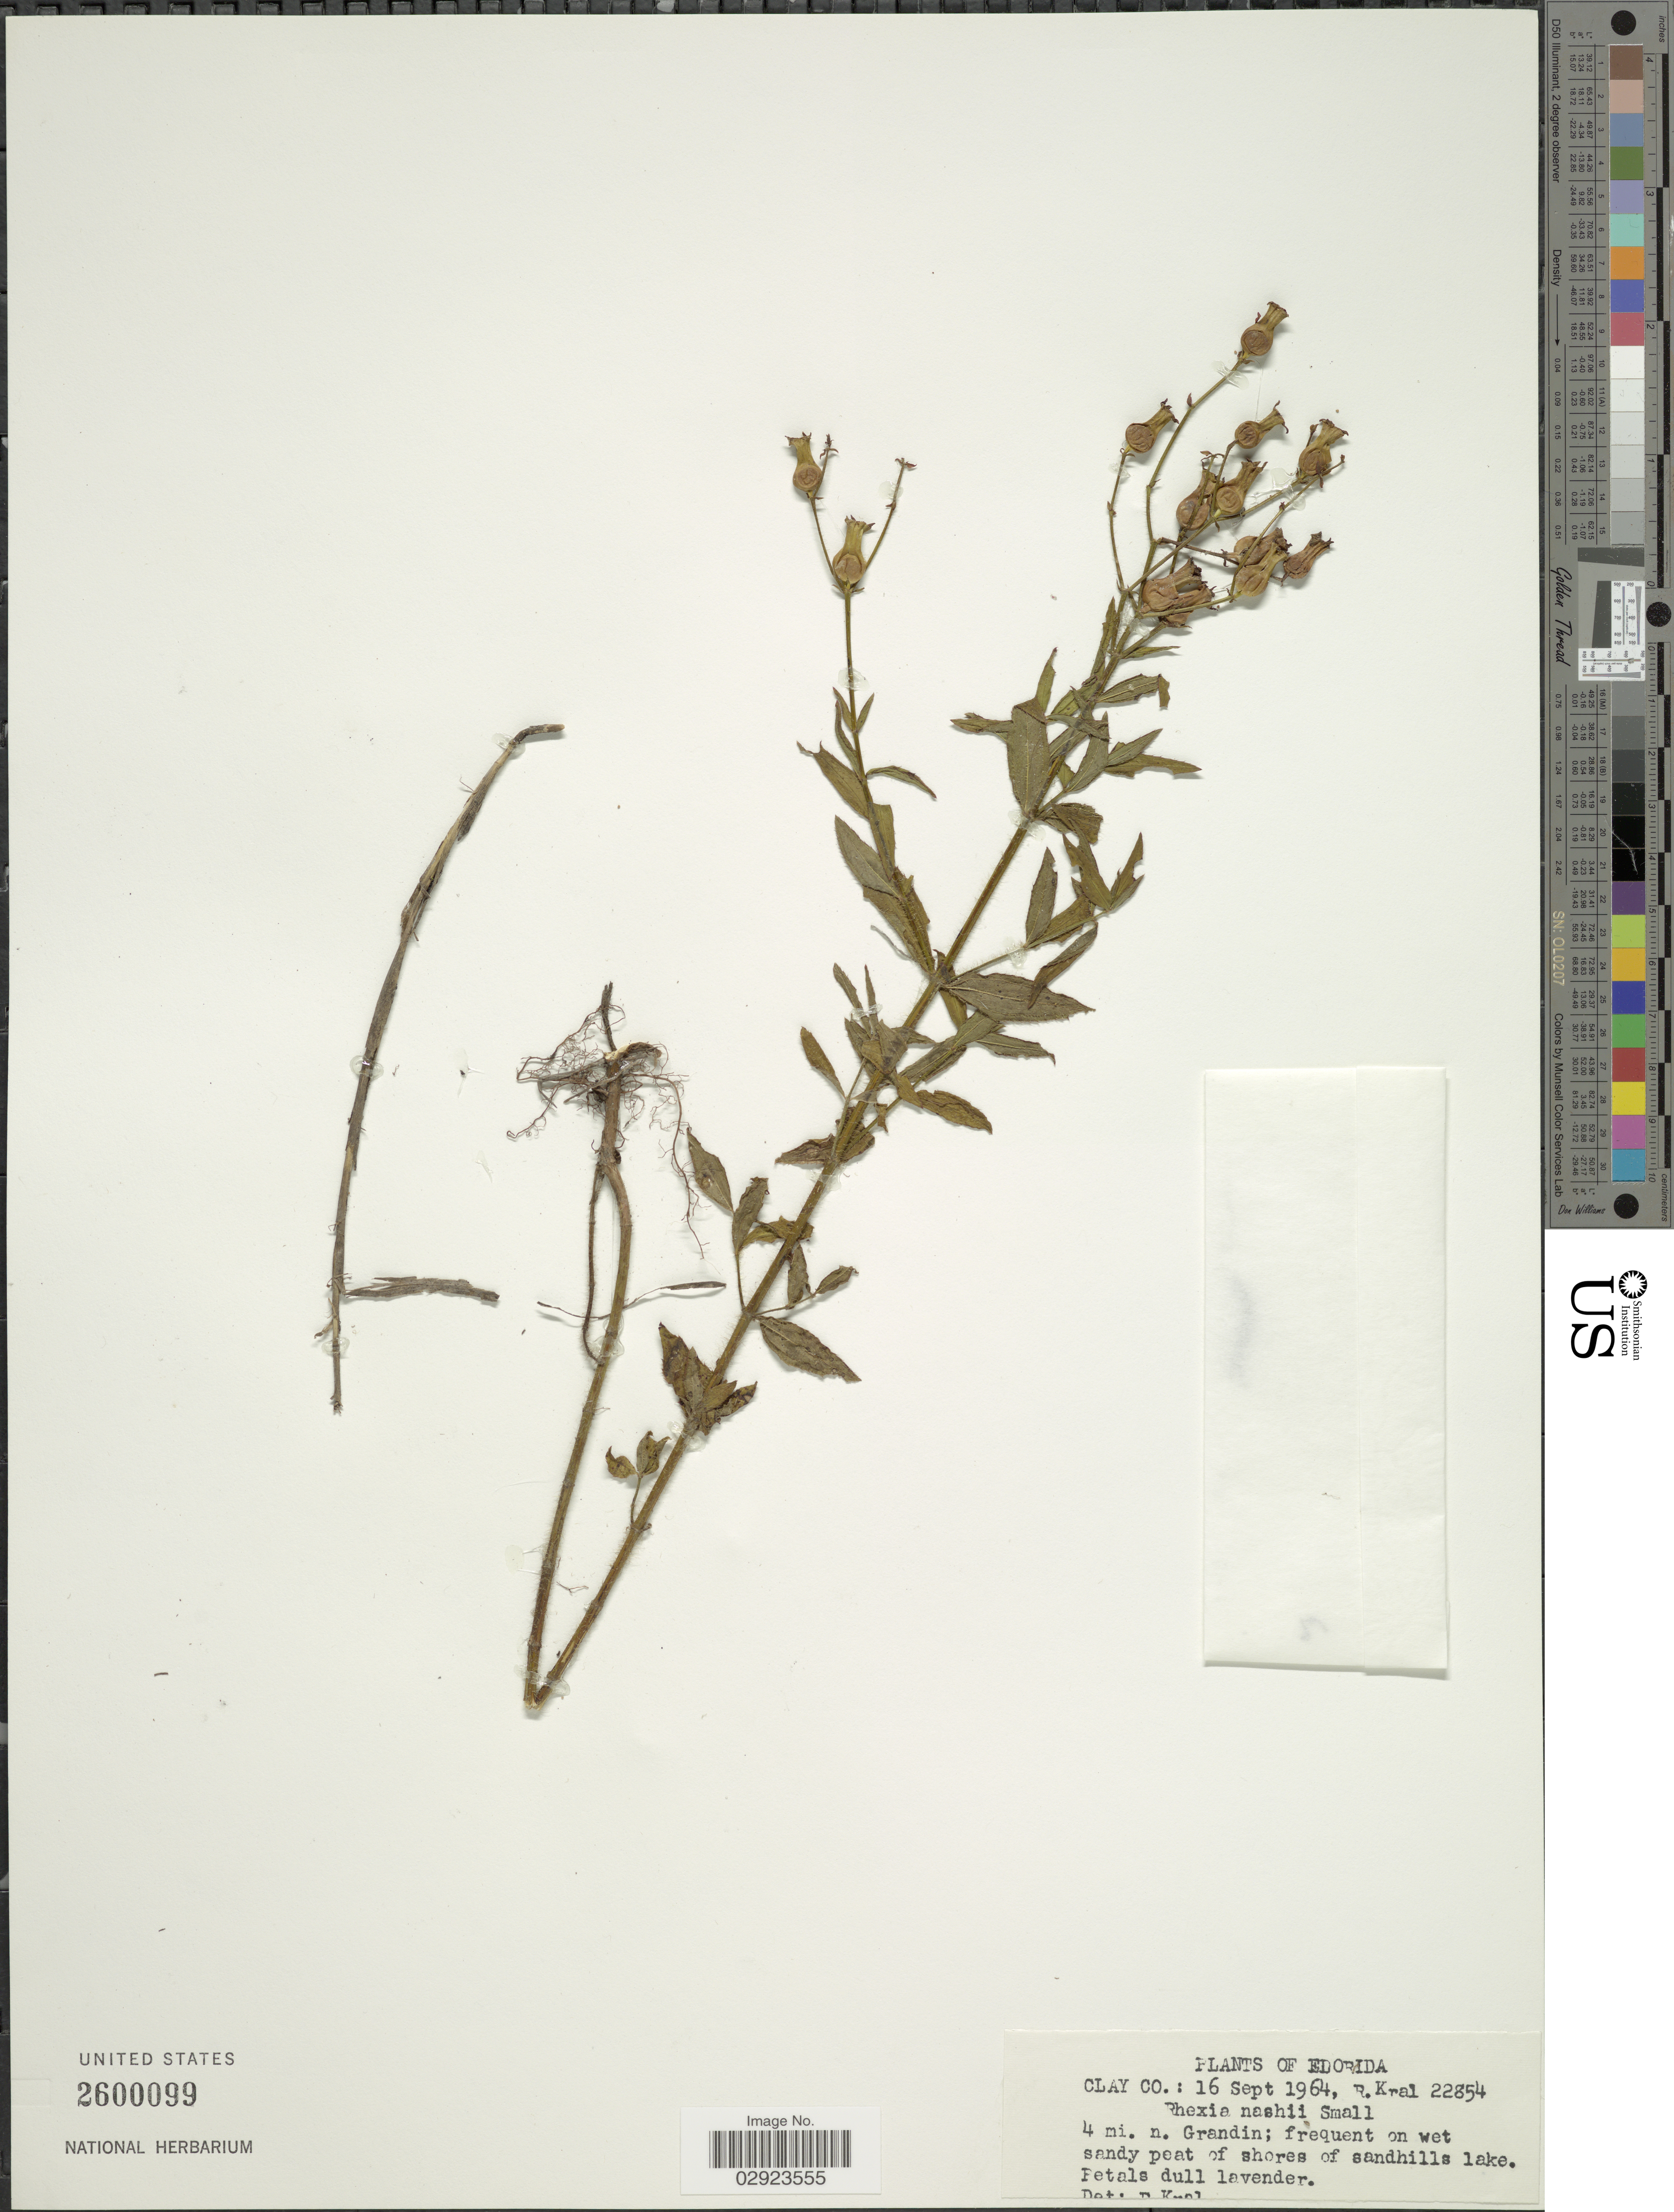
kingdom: Plantae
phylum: Tracheophyta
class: Magnoliopsida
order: Myrtales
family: Melastomataceae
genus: Rhexia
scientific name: Rhexia nashii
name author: Small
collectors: R. Kral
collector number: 22854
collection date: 1964-09-16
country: United States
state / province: Florida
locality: Clay Co. 4 mi. n. Grandin.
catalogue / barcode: US 2600099